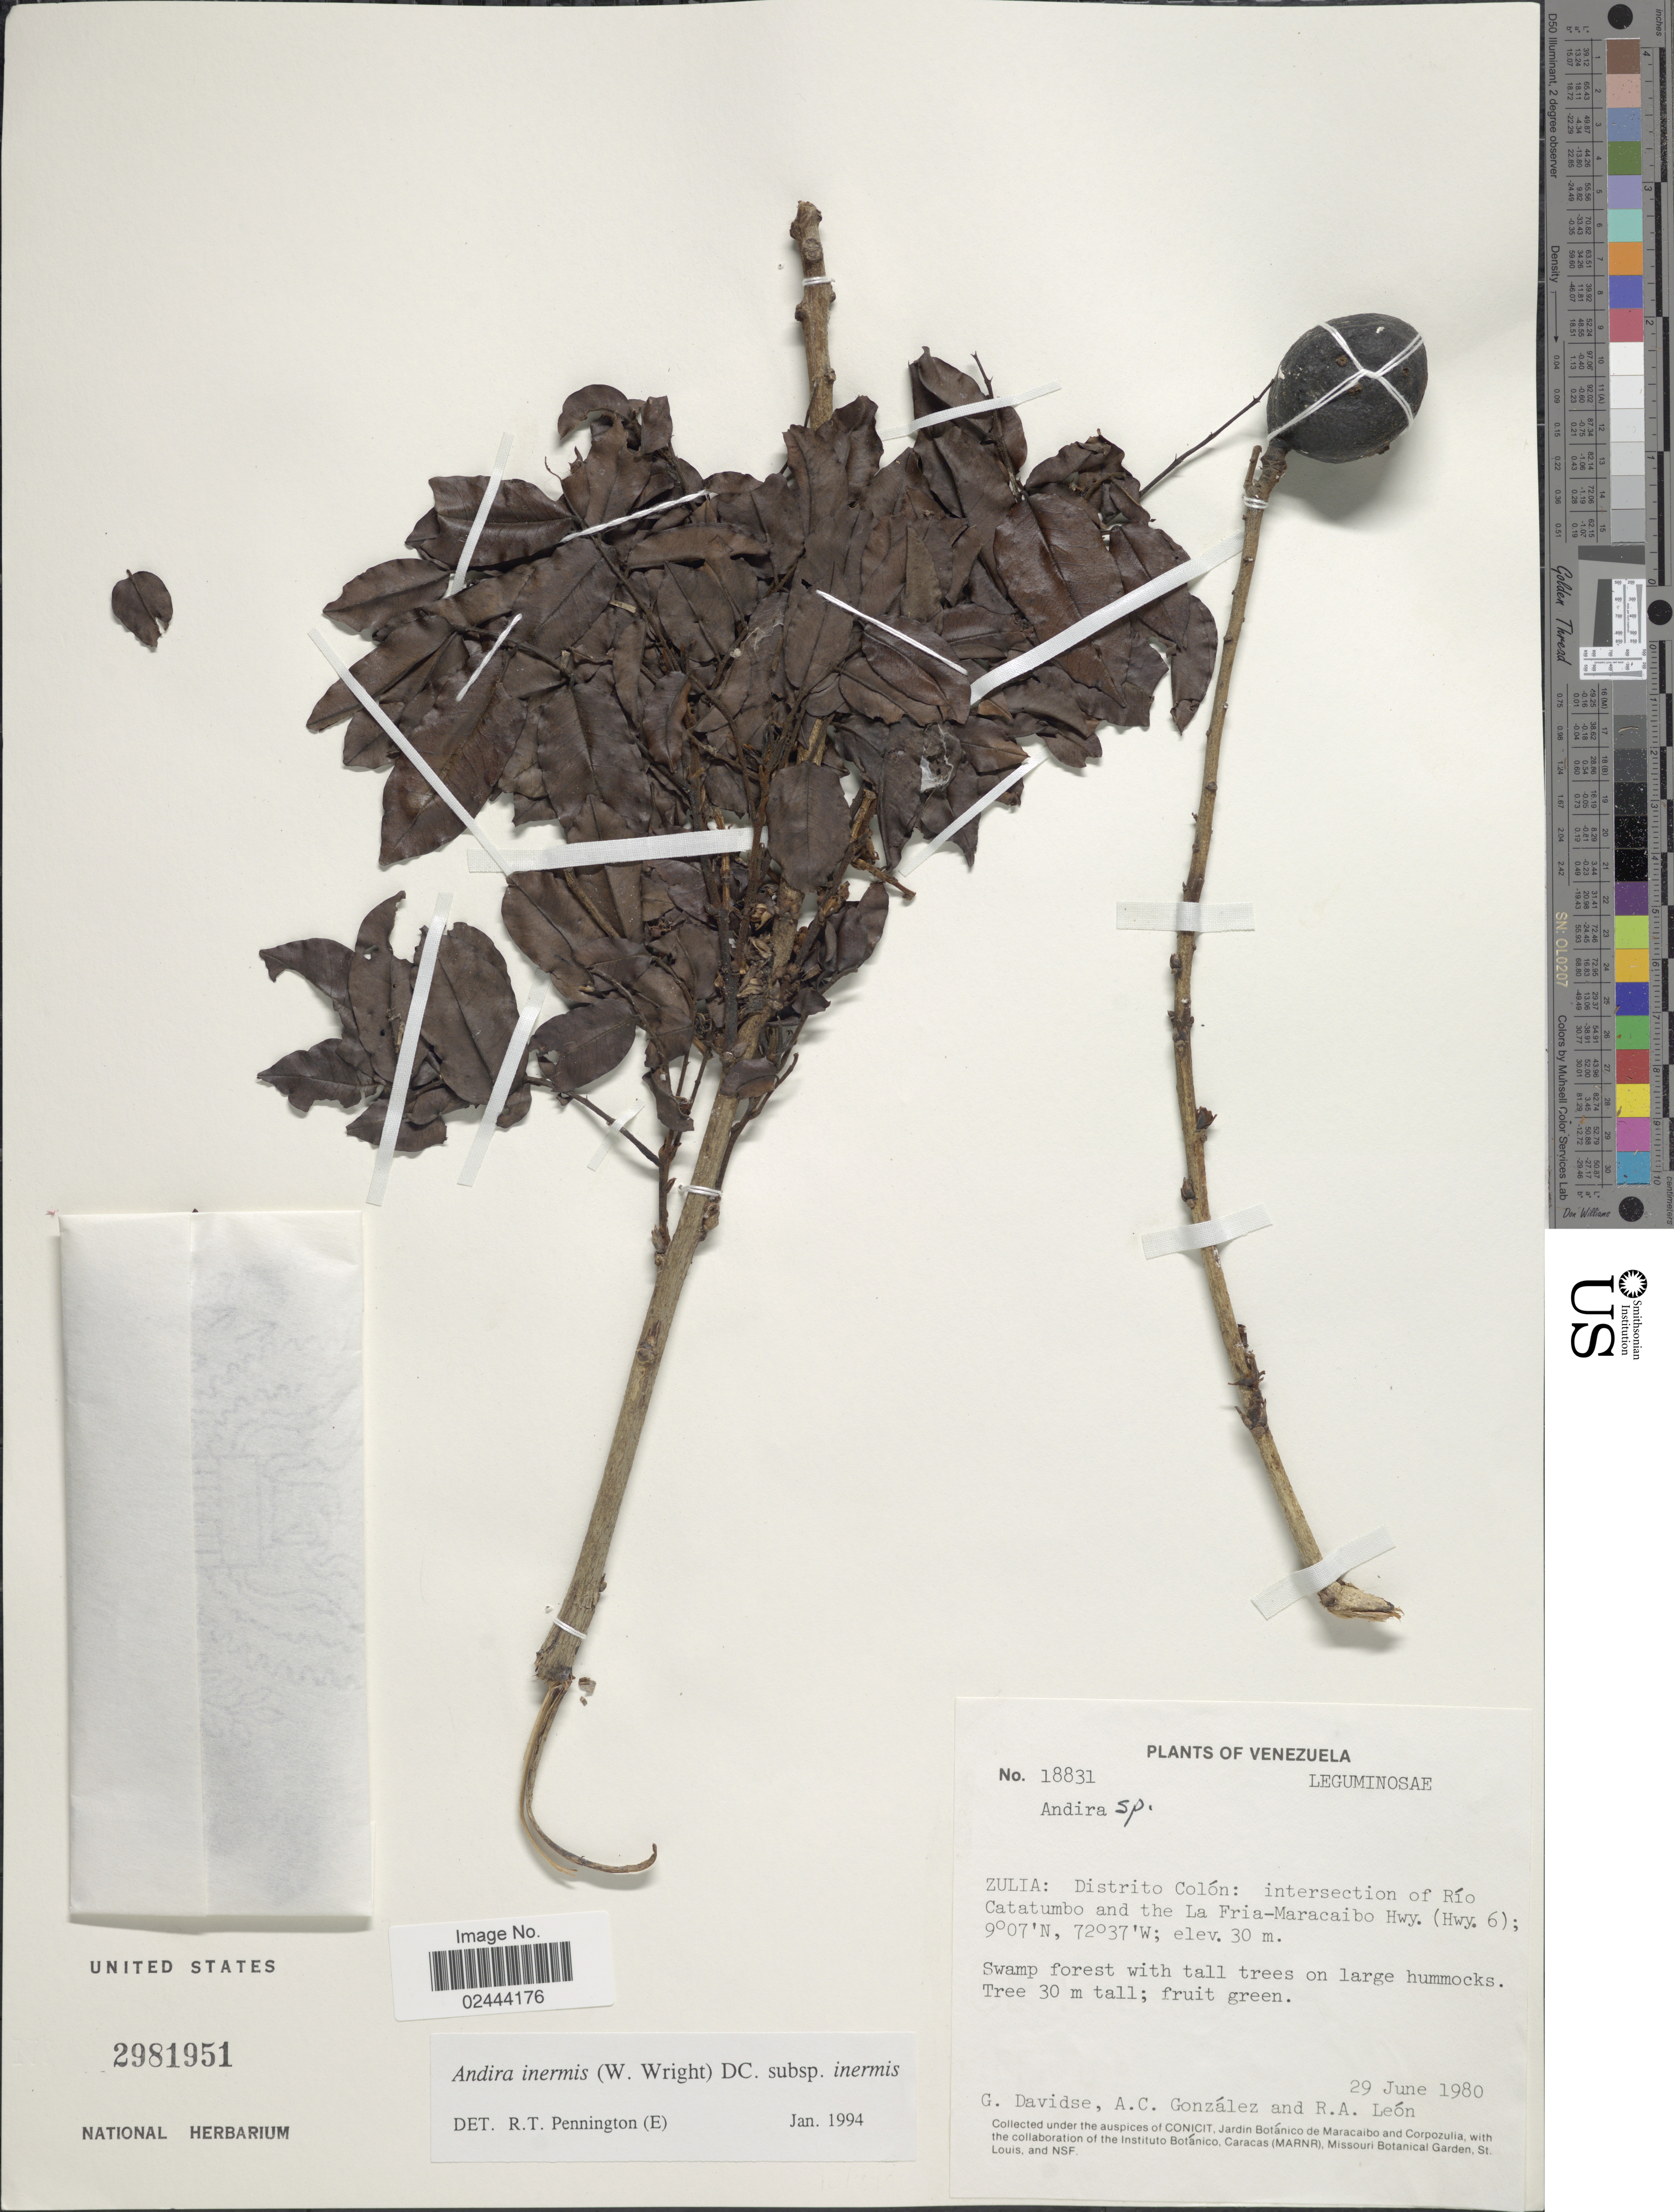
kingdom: Plantae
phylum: Tracheophyta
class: Magnoliopsida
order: Fabales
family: Fabaceae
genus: Andira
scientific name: Andira inermis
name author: (W. Wright) Kunth ex DC.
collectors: G. Davidse, A. C. González & R. A. León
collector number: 18831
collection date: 1980-06-29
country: Venezuela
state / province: Zulia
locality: Distrito Colon: intersection of Rio Catatumbo and the La Fria-Maracaibo Hwy. (Hwy. 6)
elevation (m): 30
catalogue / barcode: US 2981951